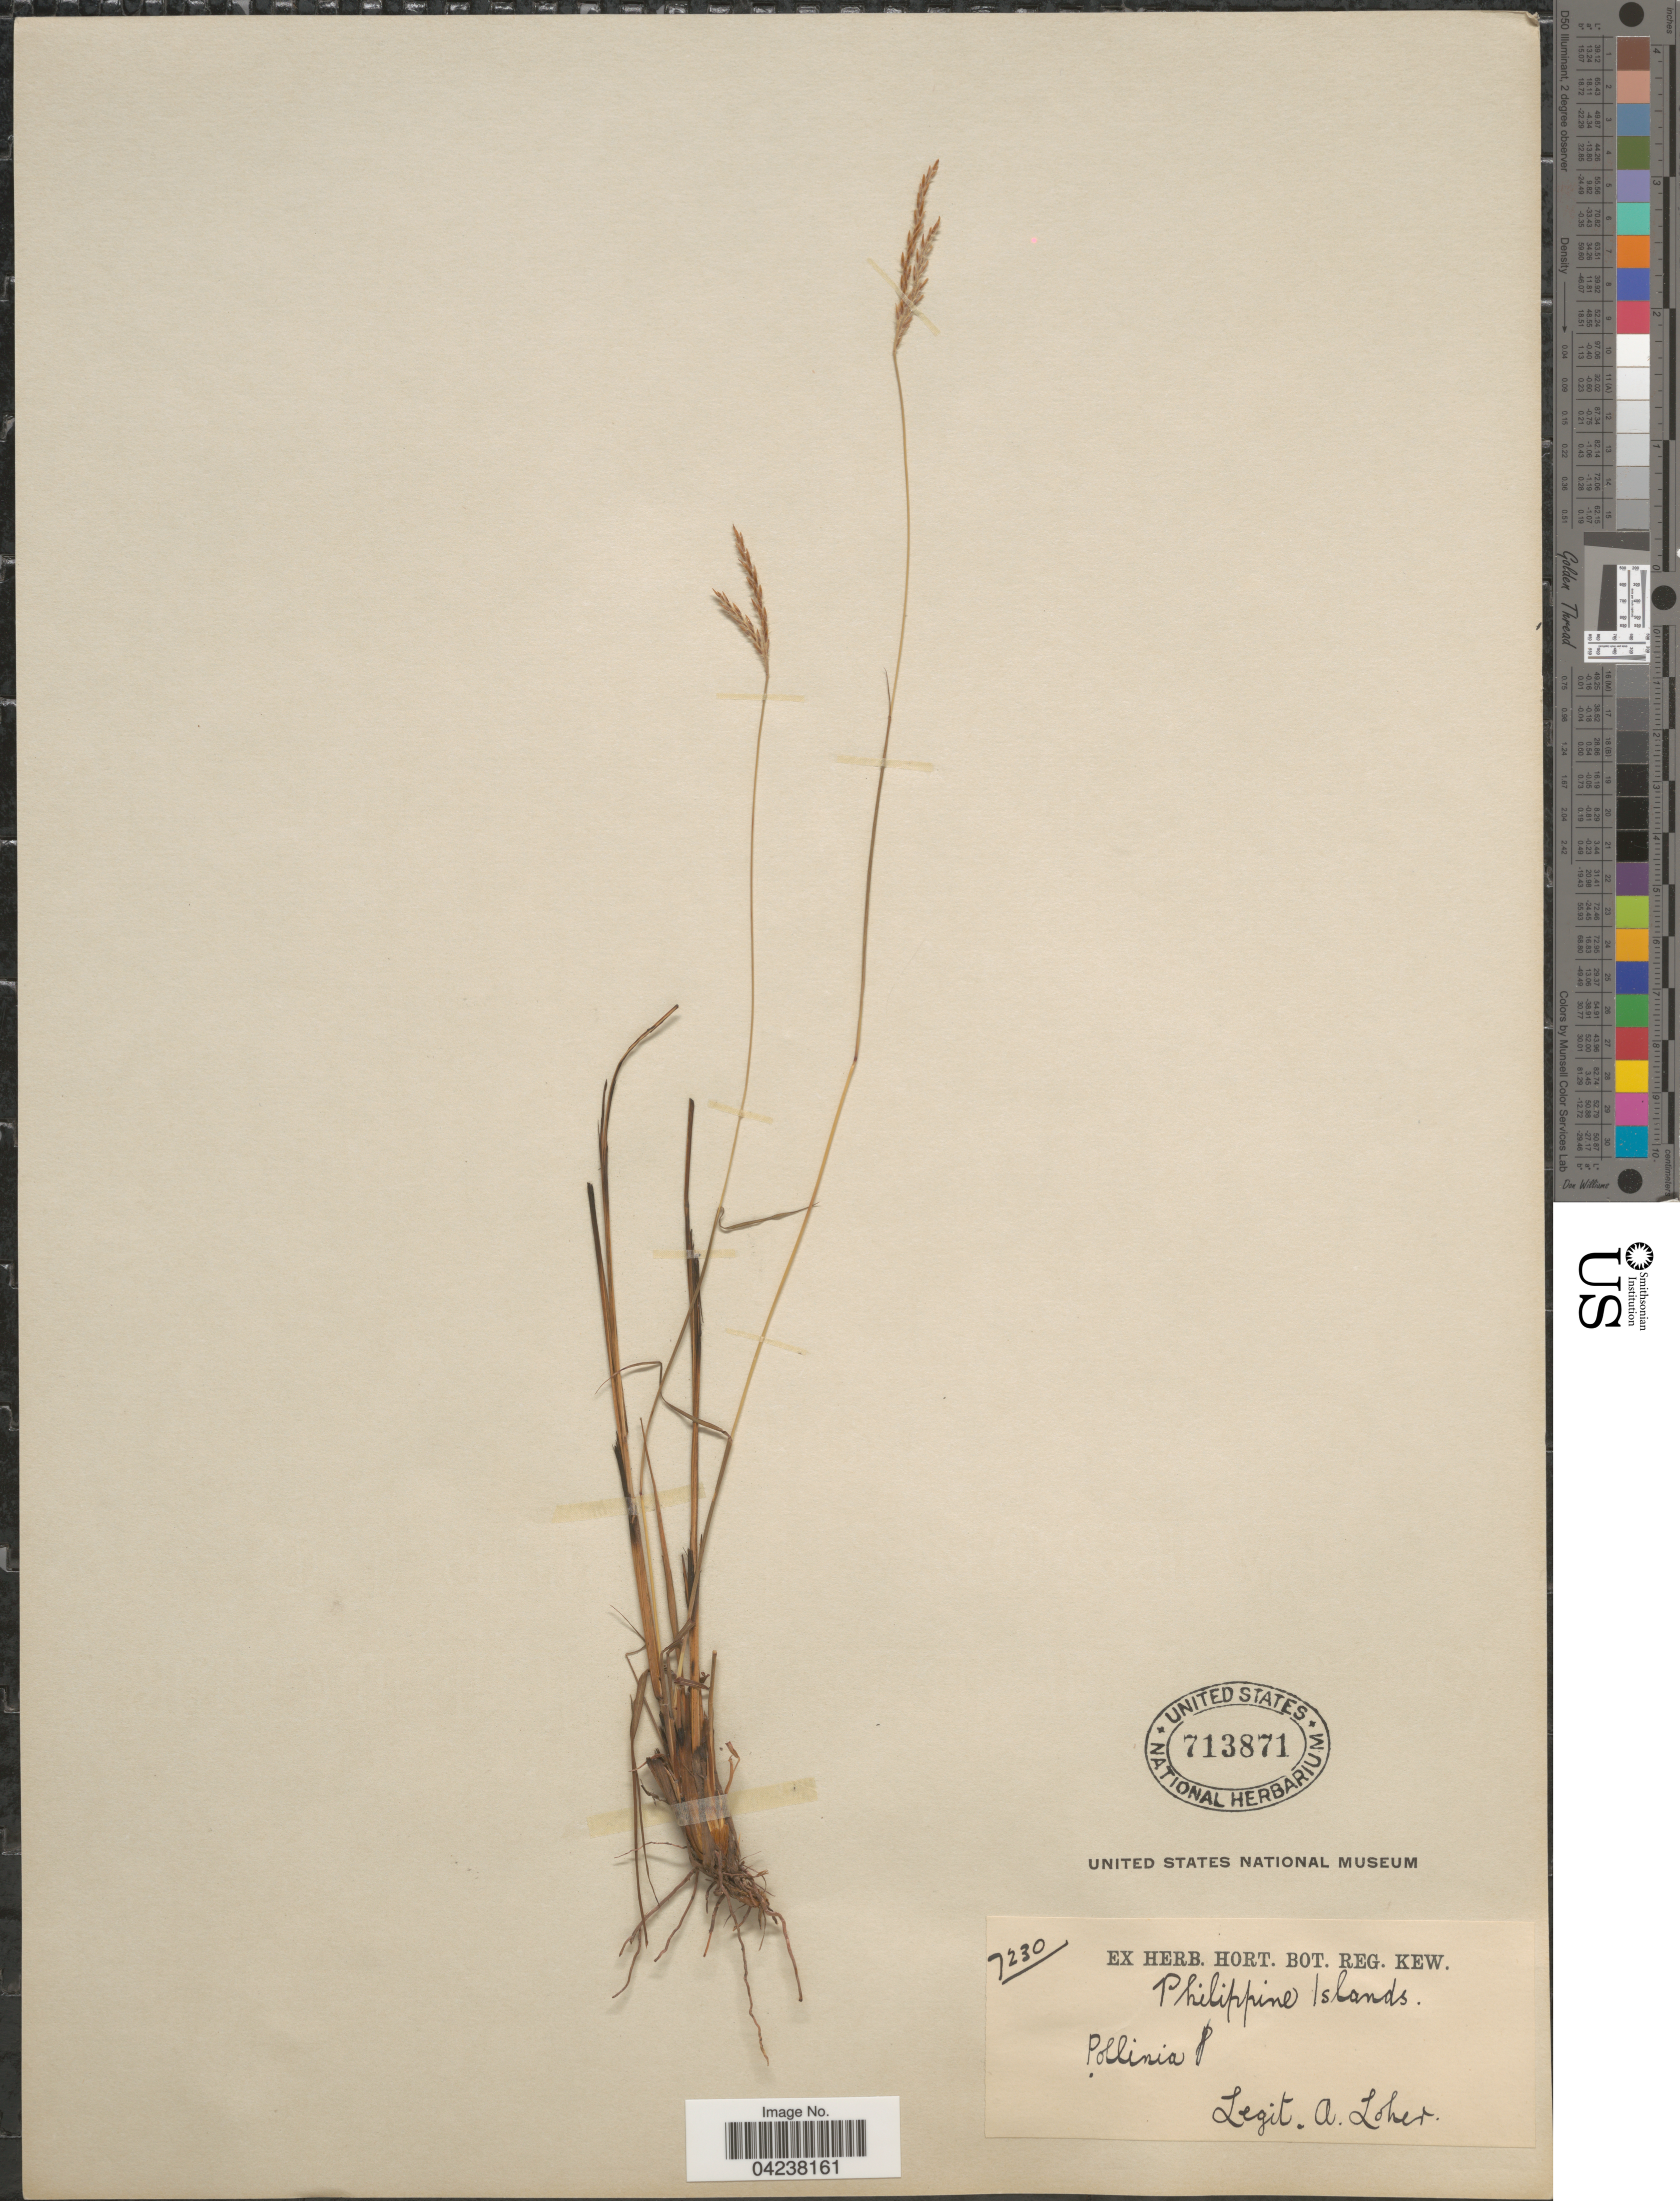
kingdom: Plantae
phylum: Tracheophyta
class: Liliopsida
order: Poales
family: Poaceae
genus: Microstegium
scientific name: Microstegium sp.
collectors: A. Loher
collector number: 7230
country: Philippines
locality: Philippine Islands.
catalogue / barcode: US 713871